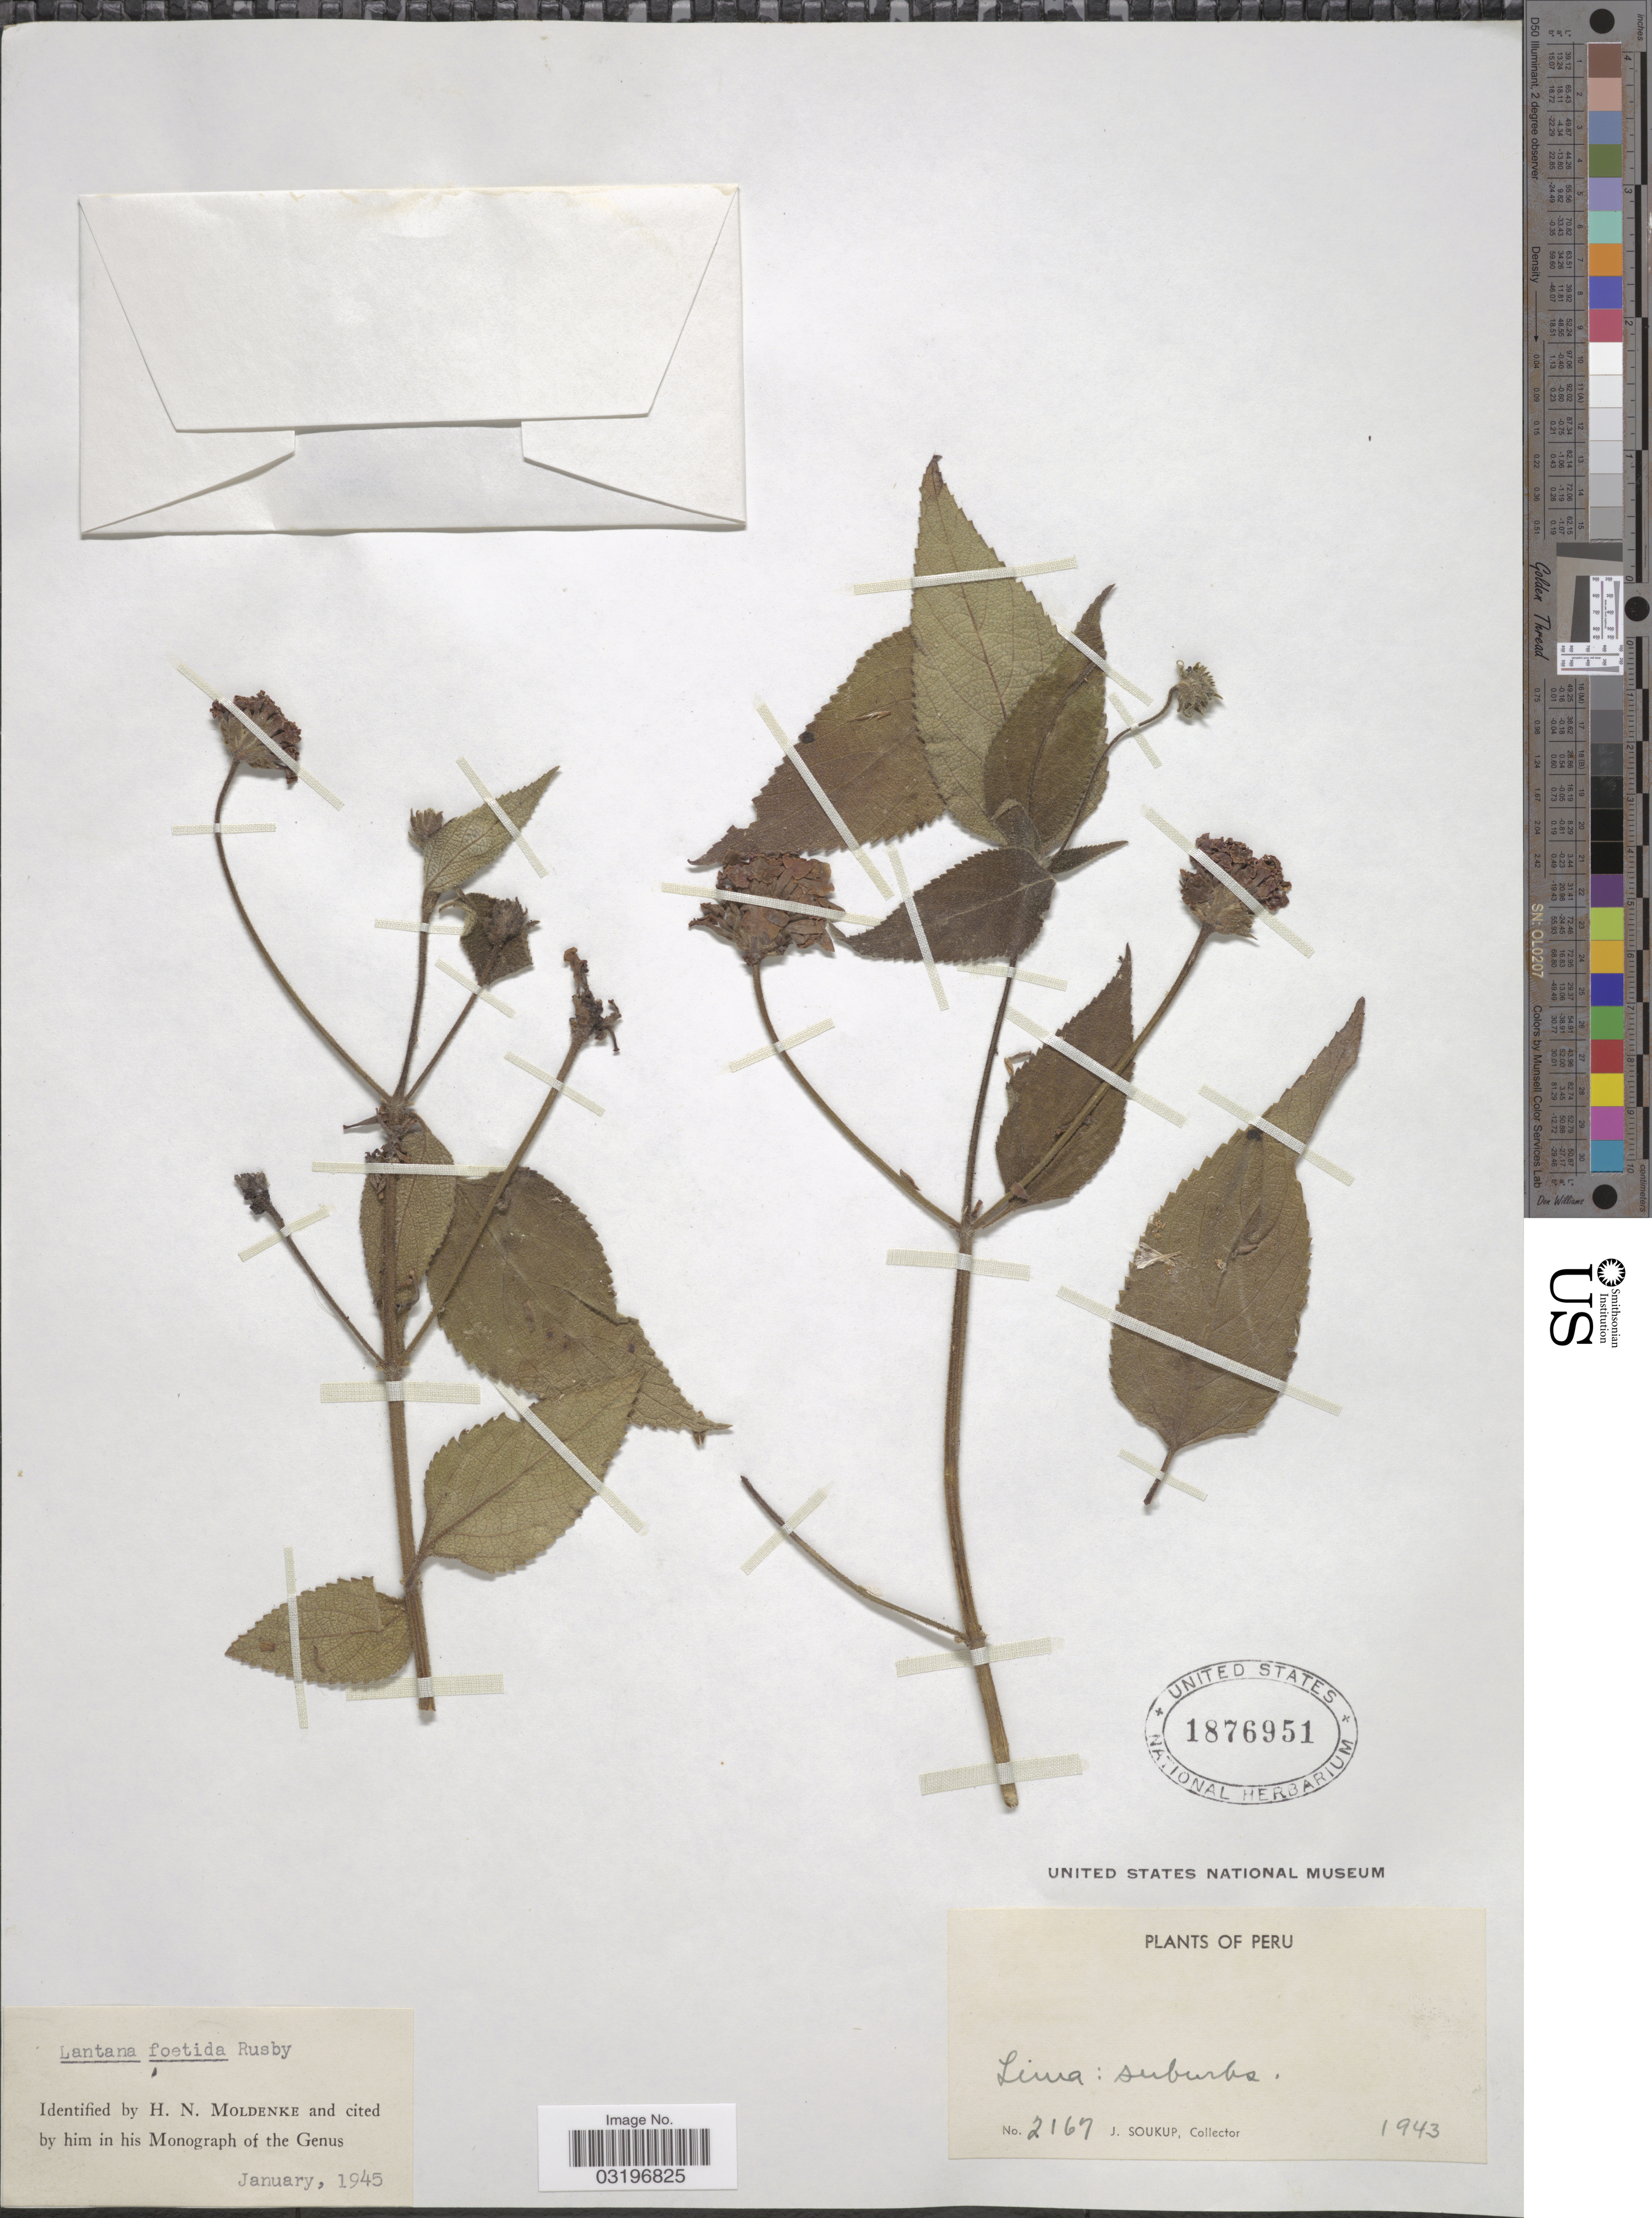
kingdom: Plantae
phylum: Tracheophyta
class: Magnoliopsida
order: Lamiales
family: Verbenaceae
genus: Lantana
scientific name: Lantana glutinosa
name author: Poepp.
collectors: J. Soukup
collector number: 2167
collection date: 1943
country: Peru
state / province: Lima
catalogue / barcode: US 1876951